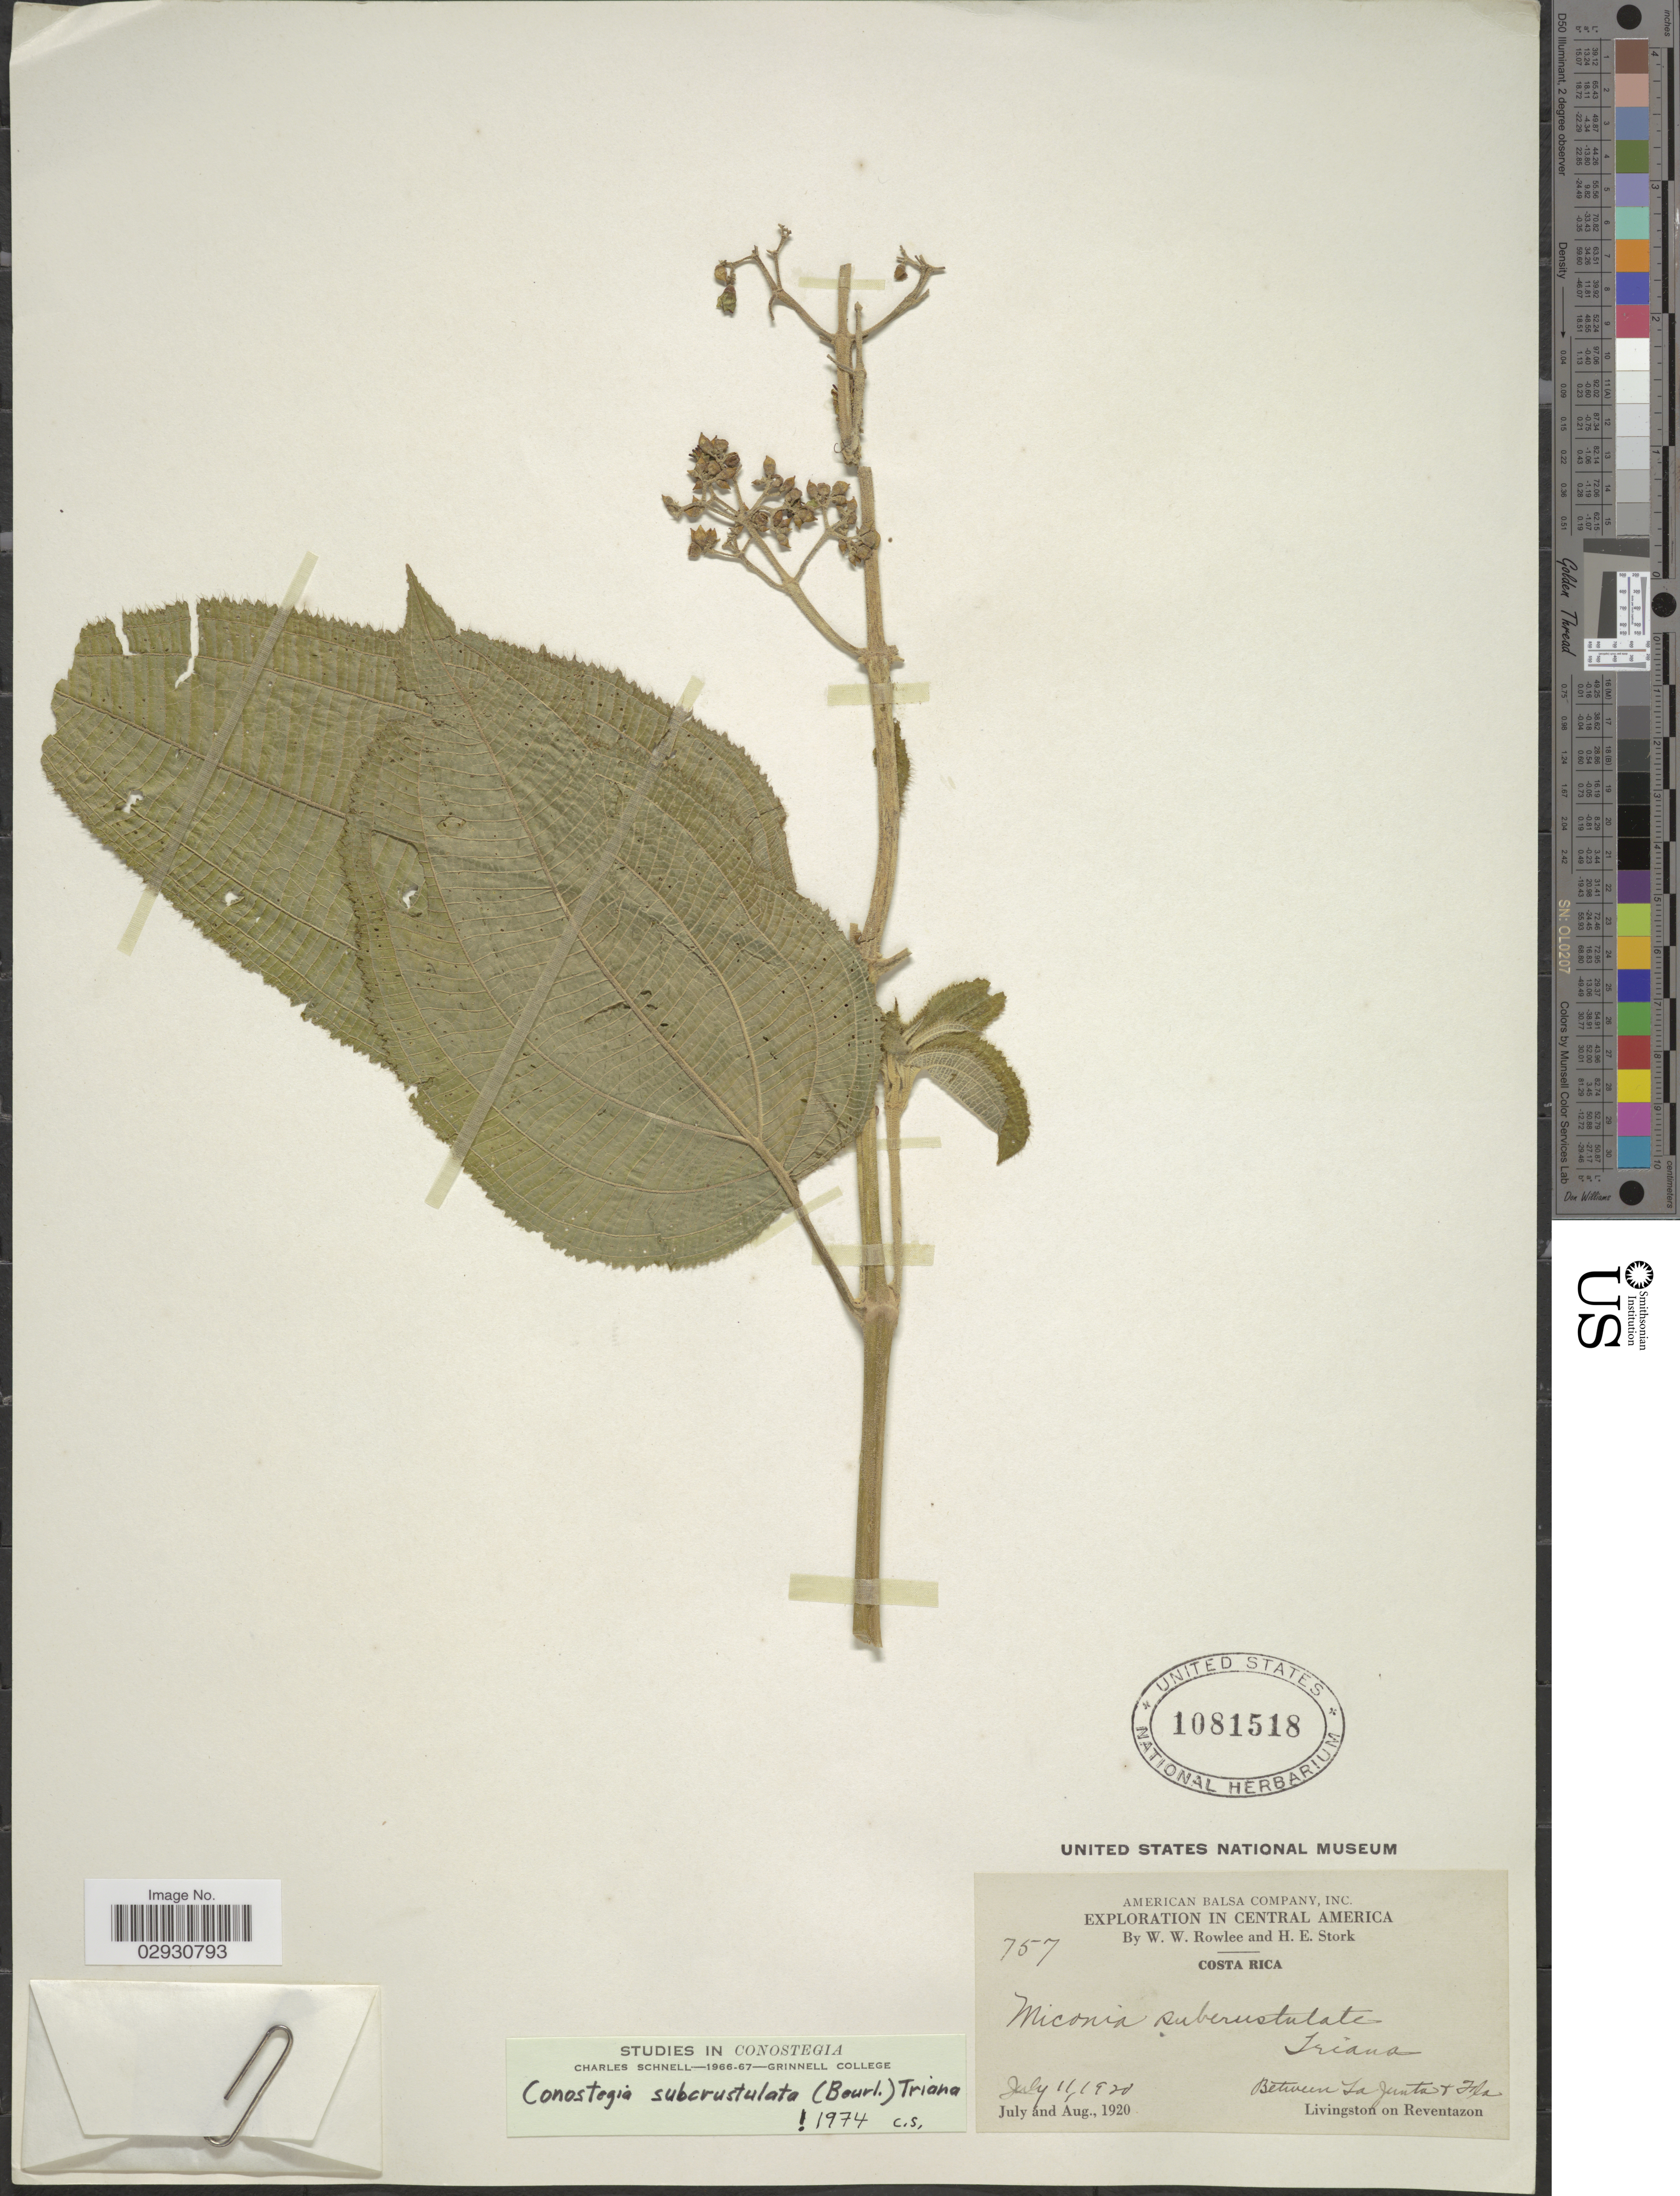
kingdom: Plantae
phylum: Tracheophyta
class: Magnoliopsida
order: Myrtales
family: Melastomataceae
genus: Conostegia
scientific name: Conostegia subcrustulata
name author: (Beurl.) Triana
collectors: W. W. Rowlee & H. E. Stork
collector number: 757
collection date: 1920-07-11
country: Costa Rica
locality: Between La Junta & Fila, Livingston on Reventazon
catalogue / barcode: US 1081518